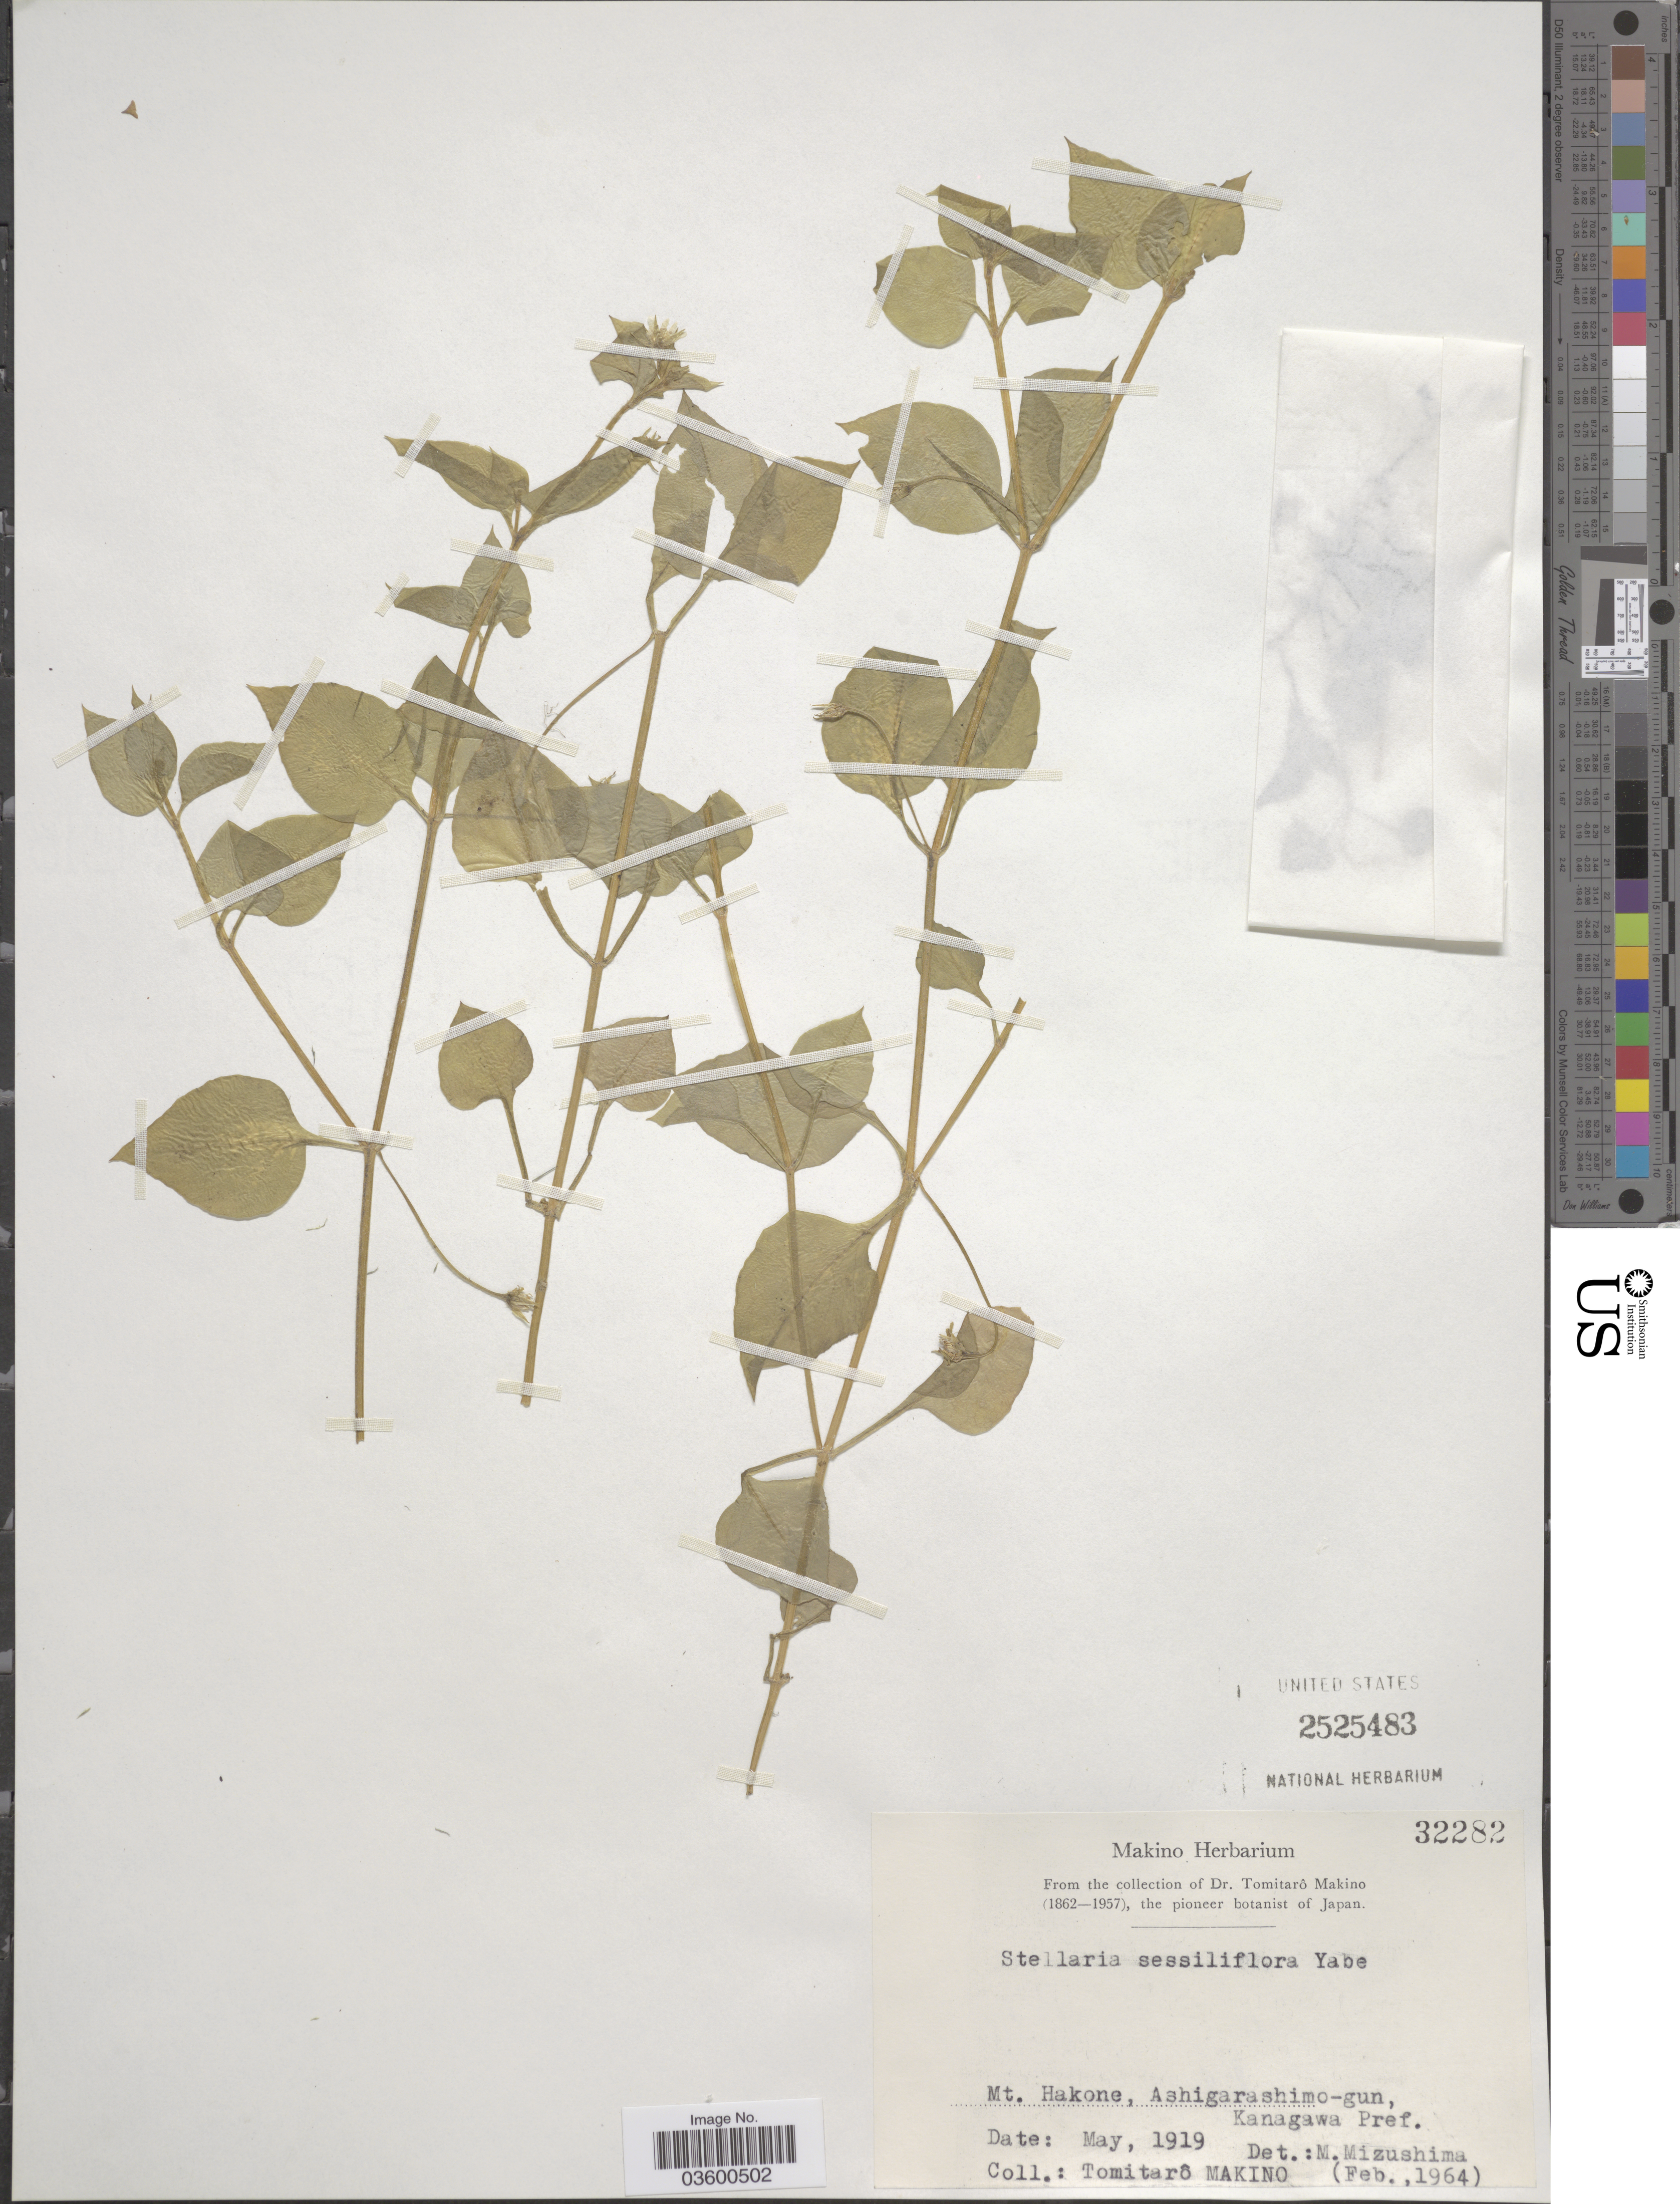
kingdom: Plantae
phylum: Tracheophyta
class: Magnoliopsida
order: Caryophyllales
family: Caryophyllaceae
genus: Stellaria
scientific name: Stellaria sessiliflora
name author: Y. Yabe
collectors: T. Makino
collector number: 32282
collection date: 1919-05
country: Japan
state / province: Kanagawa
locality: Mt. Hakone, Ashigarashimo-gun, Kanagawa Pref.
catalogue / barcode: US 2525483